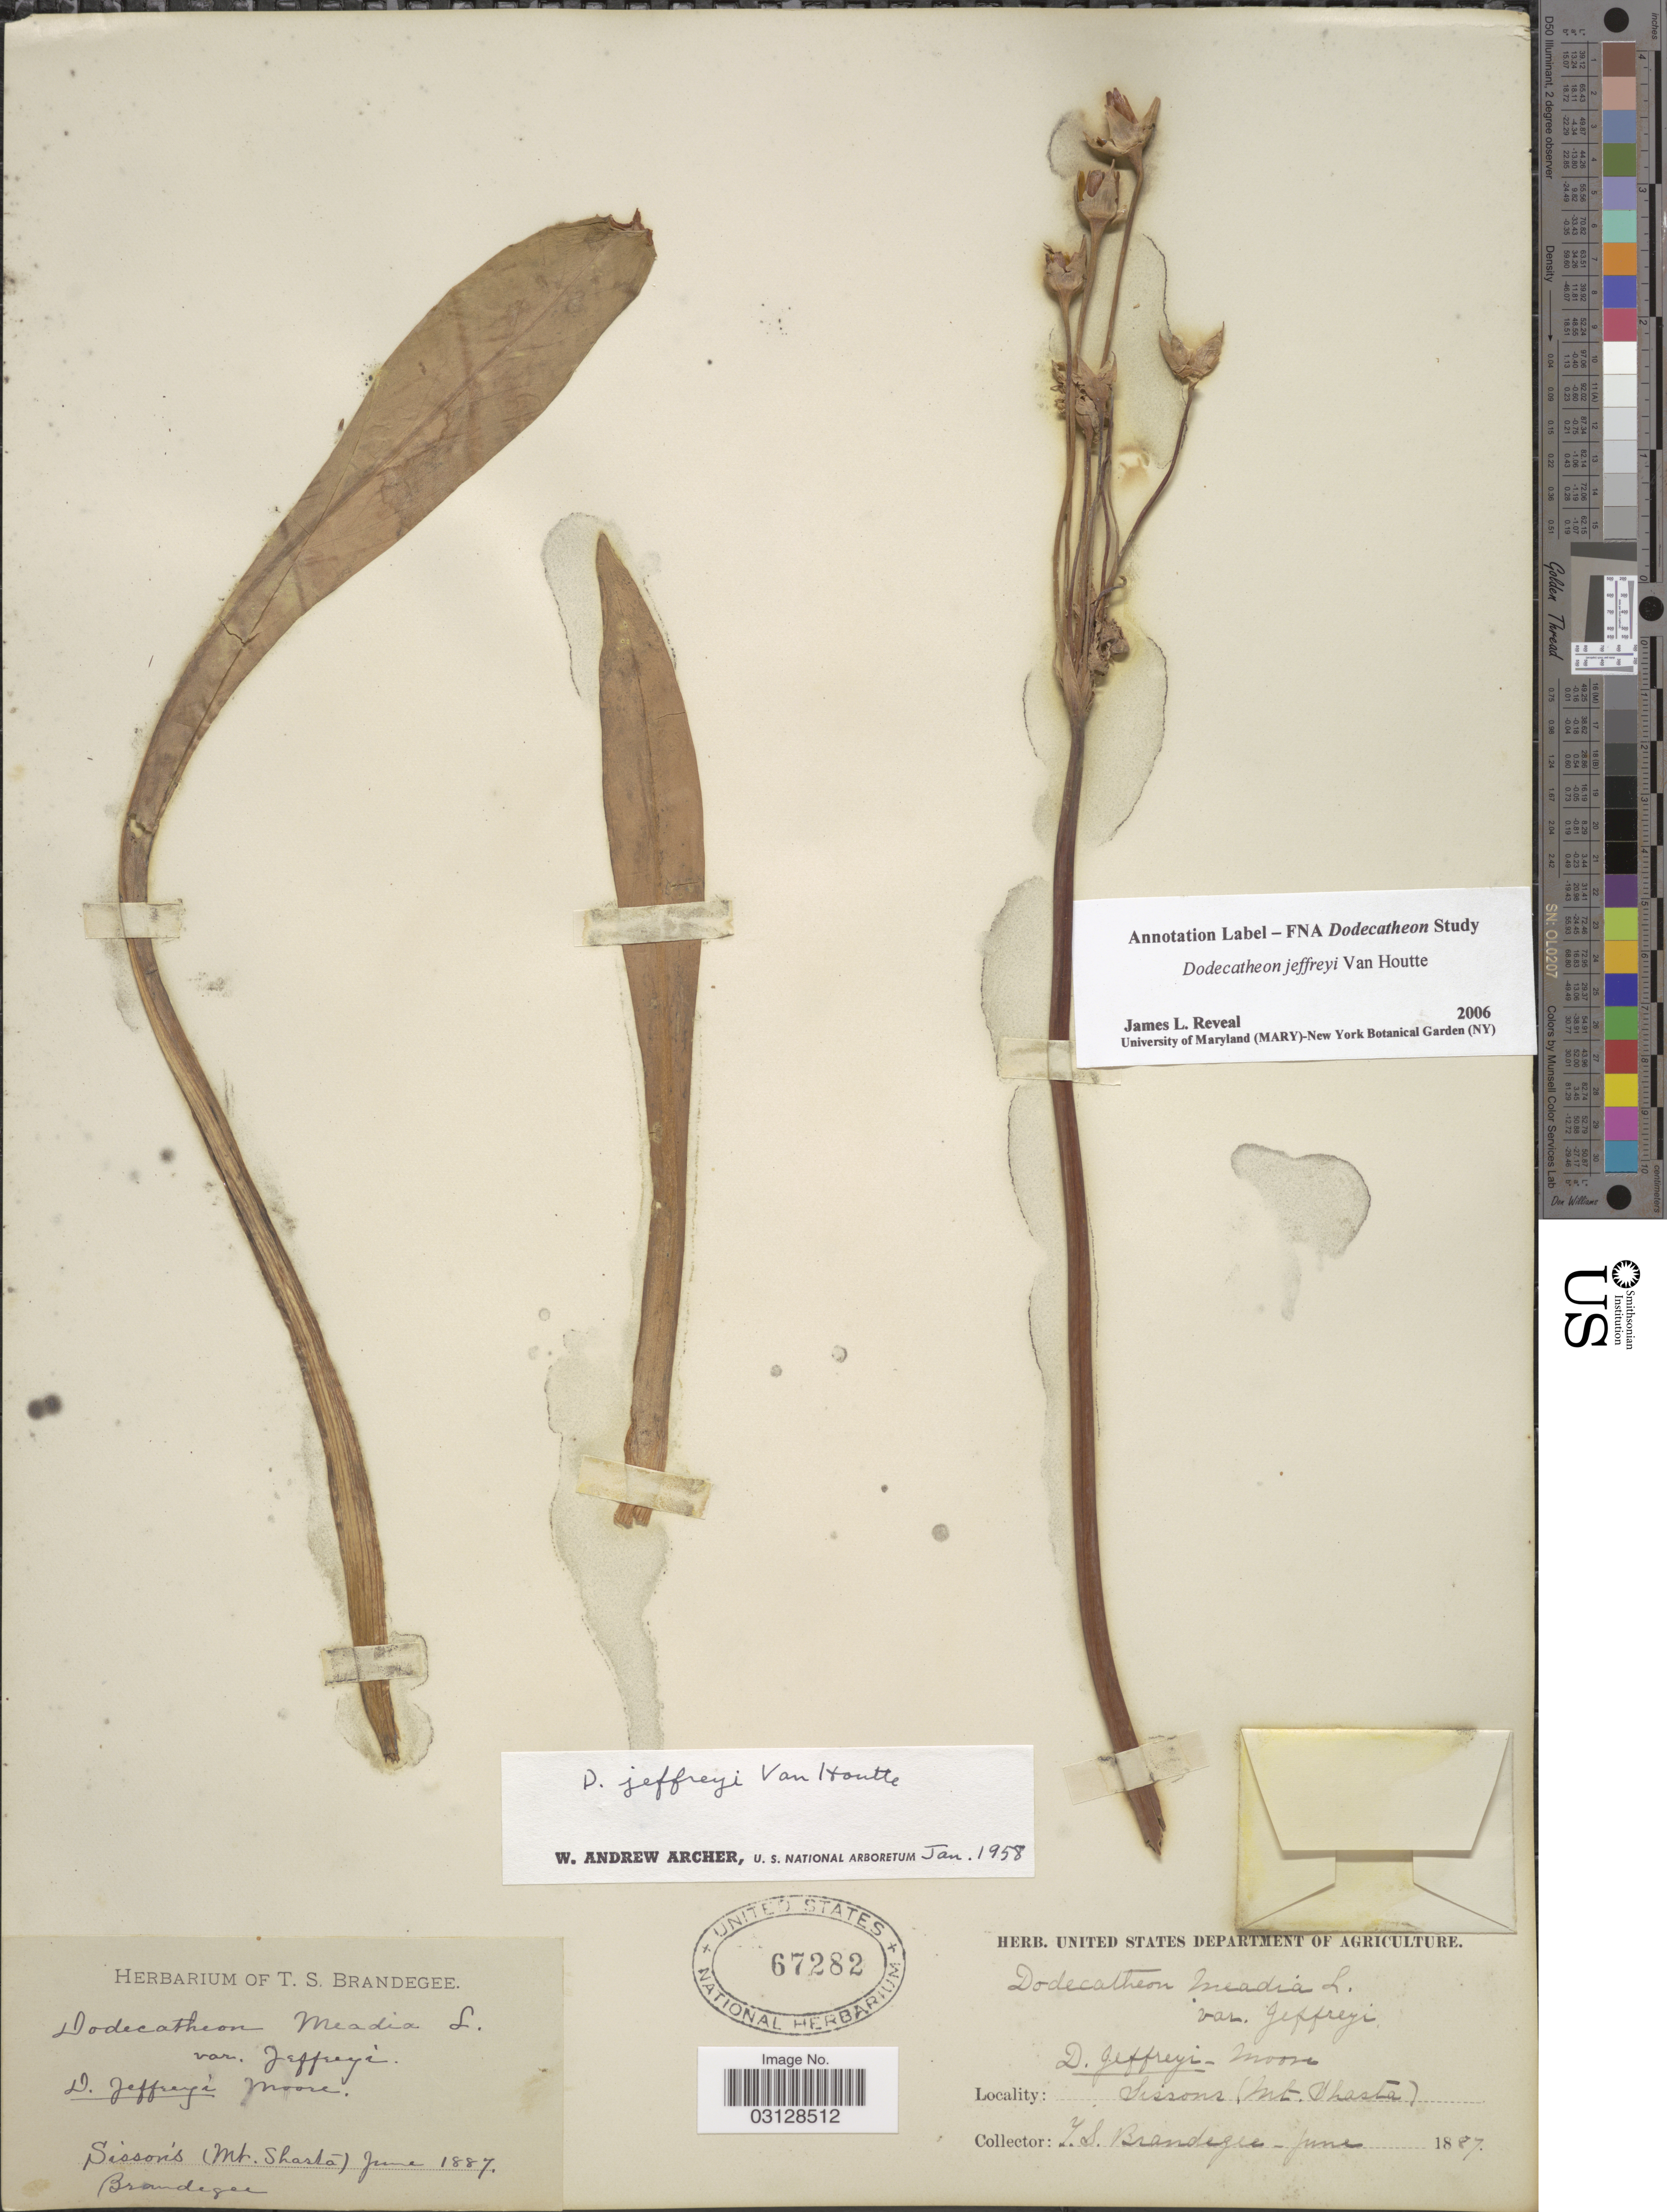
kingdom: Plantae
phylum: Tracheophyta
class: Magnoliopsida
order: Ericales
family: Primulaceae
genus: Dodecatheon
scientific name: Dodecatheon jeffreyi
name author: Van Houtte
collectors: T. S. Brandegee (herbarium)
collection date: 1887-06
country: United States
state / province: California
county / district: Siskiyou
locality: Sisson's (Mt. Shasta).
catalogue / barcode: US 67282